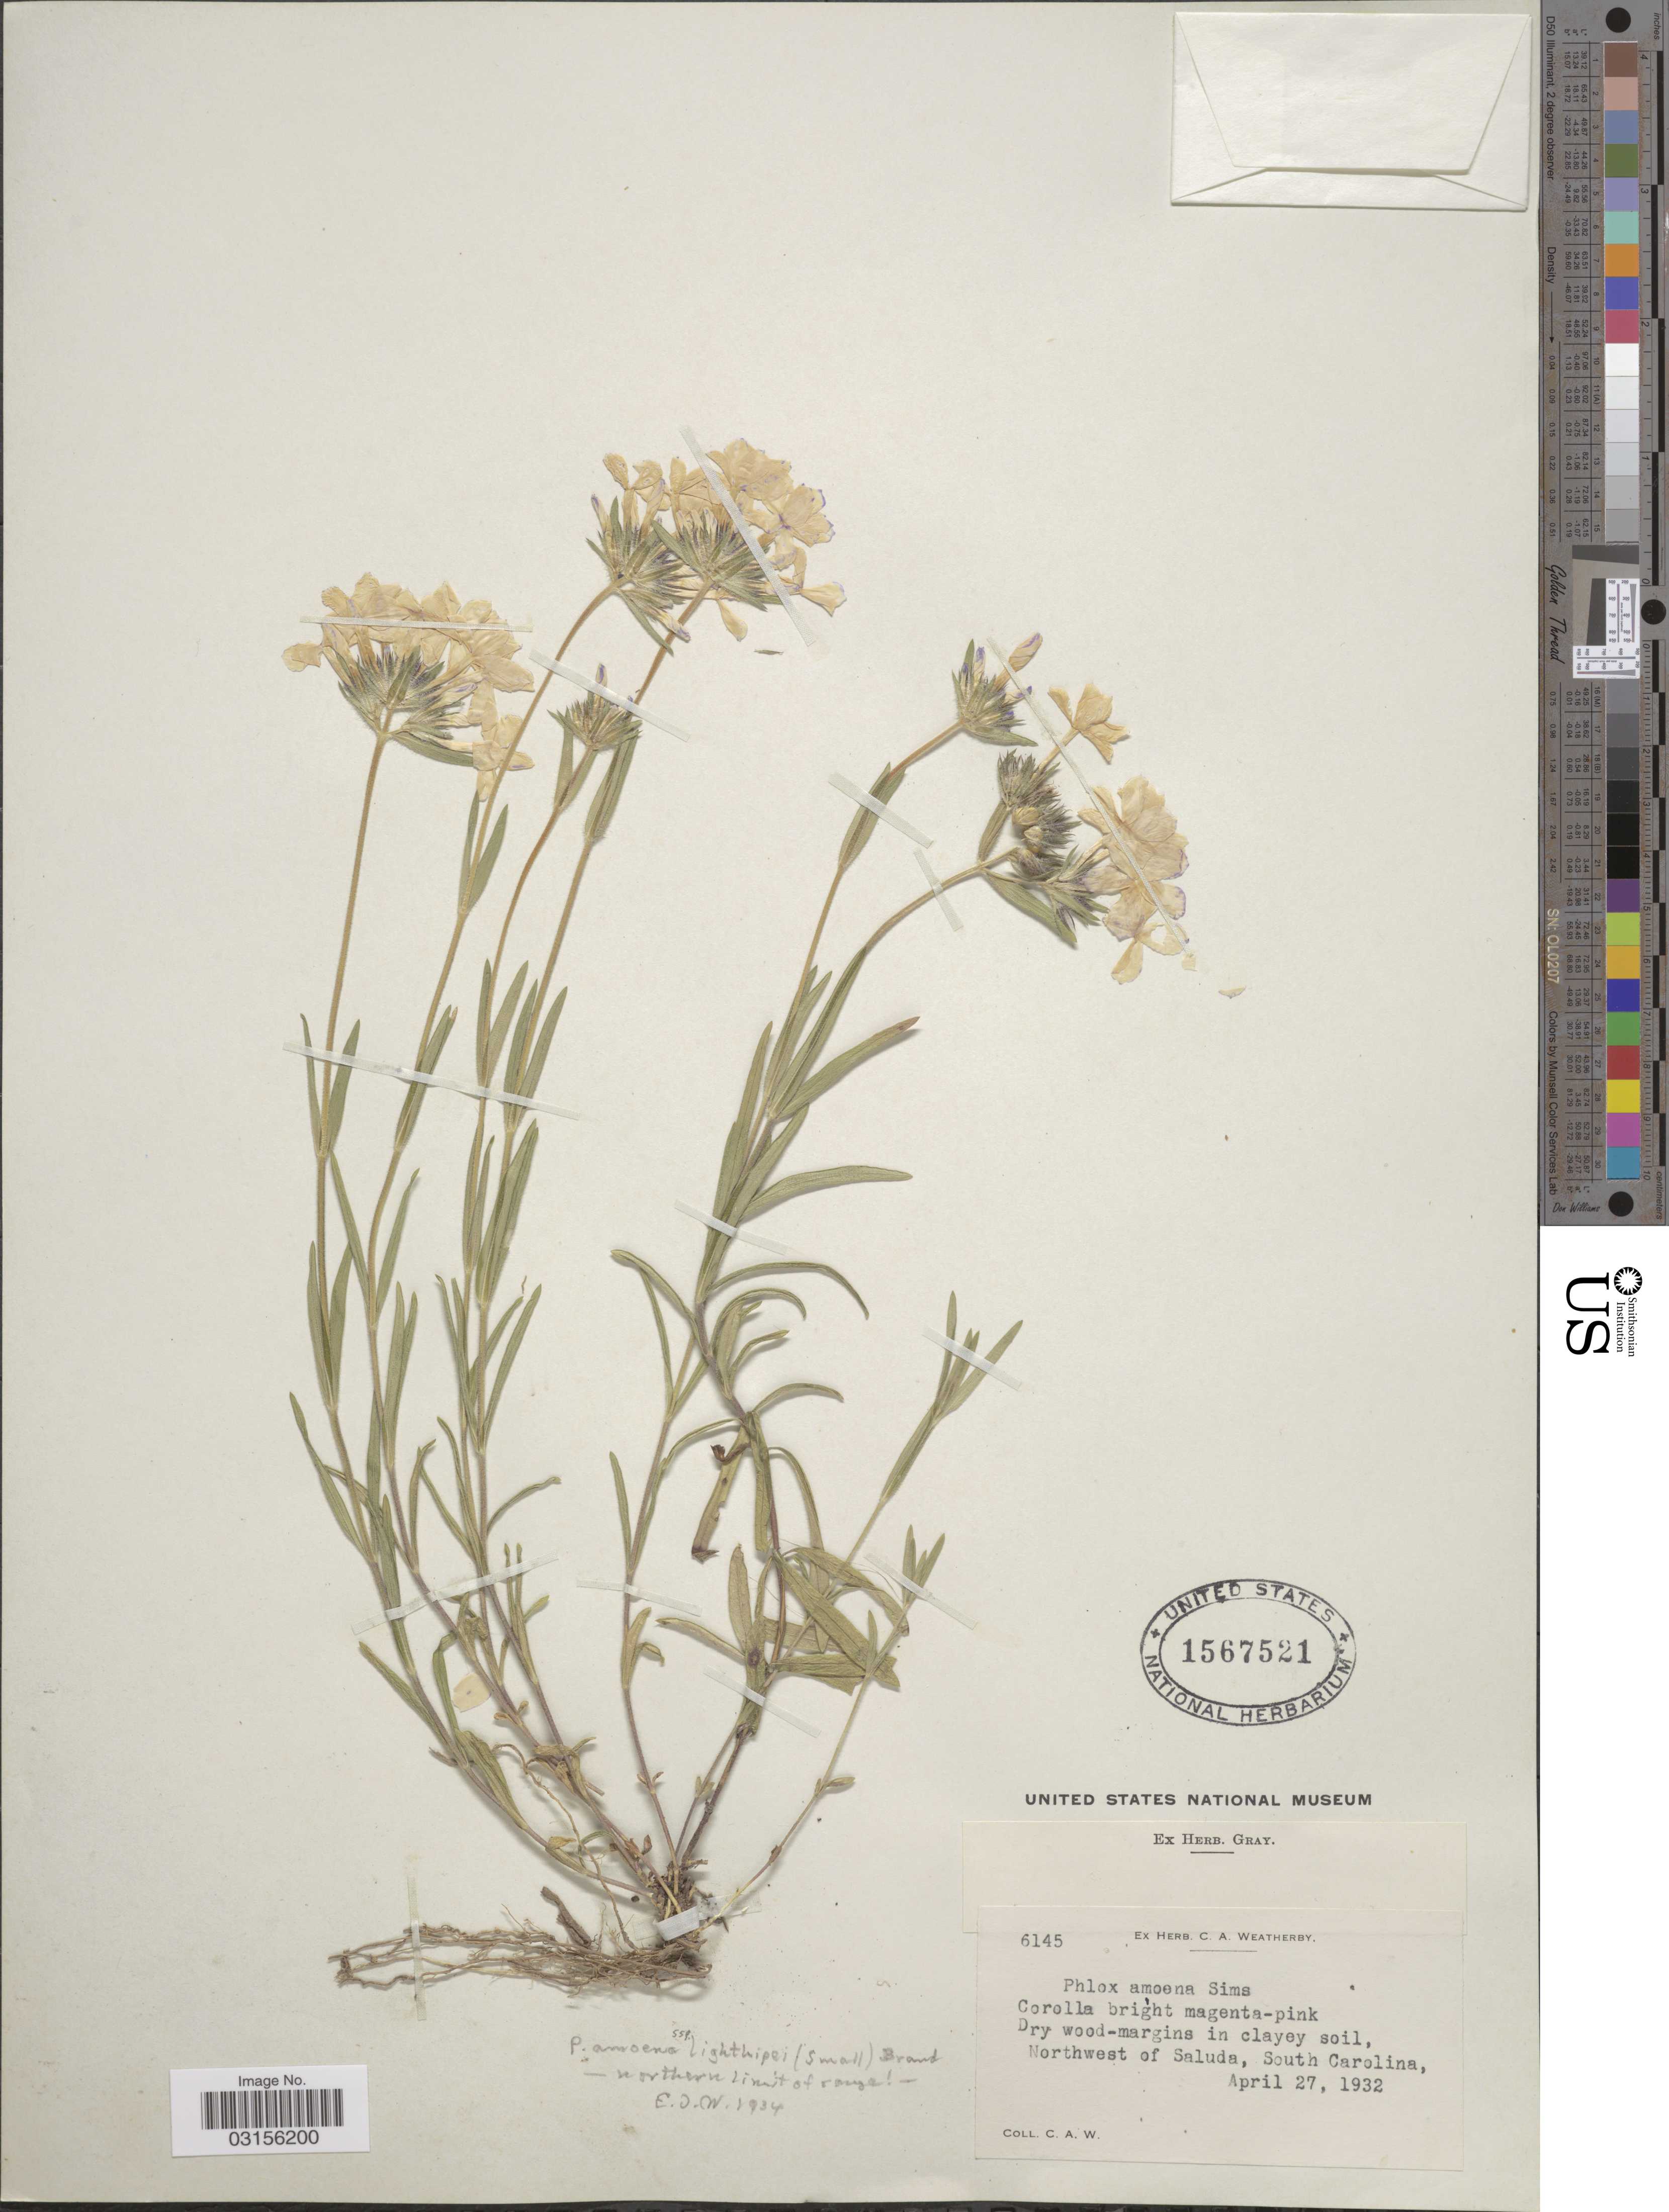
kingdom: Plantae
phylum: Tracheophyta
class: Magnoliopsida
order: Ericales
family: Polemoniaceae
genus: Phlox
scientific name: Phlox amoena subsp. lighthipei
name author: (Small) Wherry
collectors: C. A. Weatherby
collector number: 6145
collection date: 1932-04-27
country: United States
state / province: South Carolina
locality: Northwest of Saluda.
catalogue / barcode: US 1567521